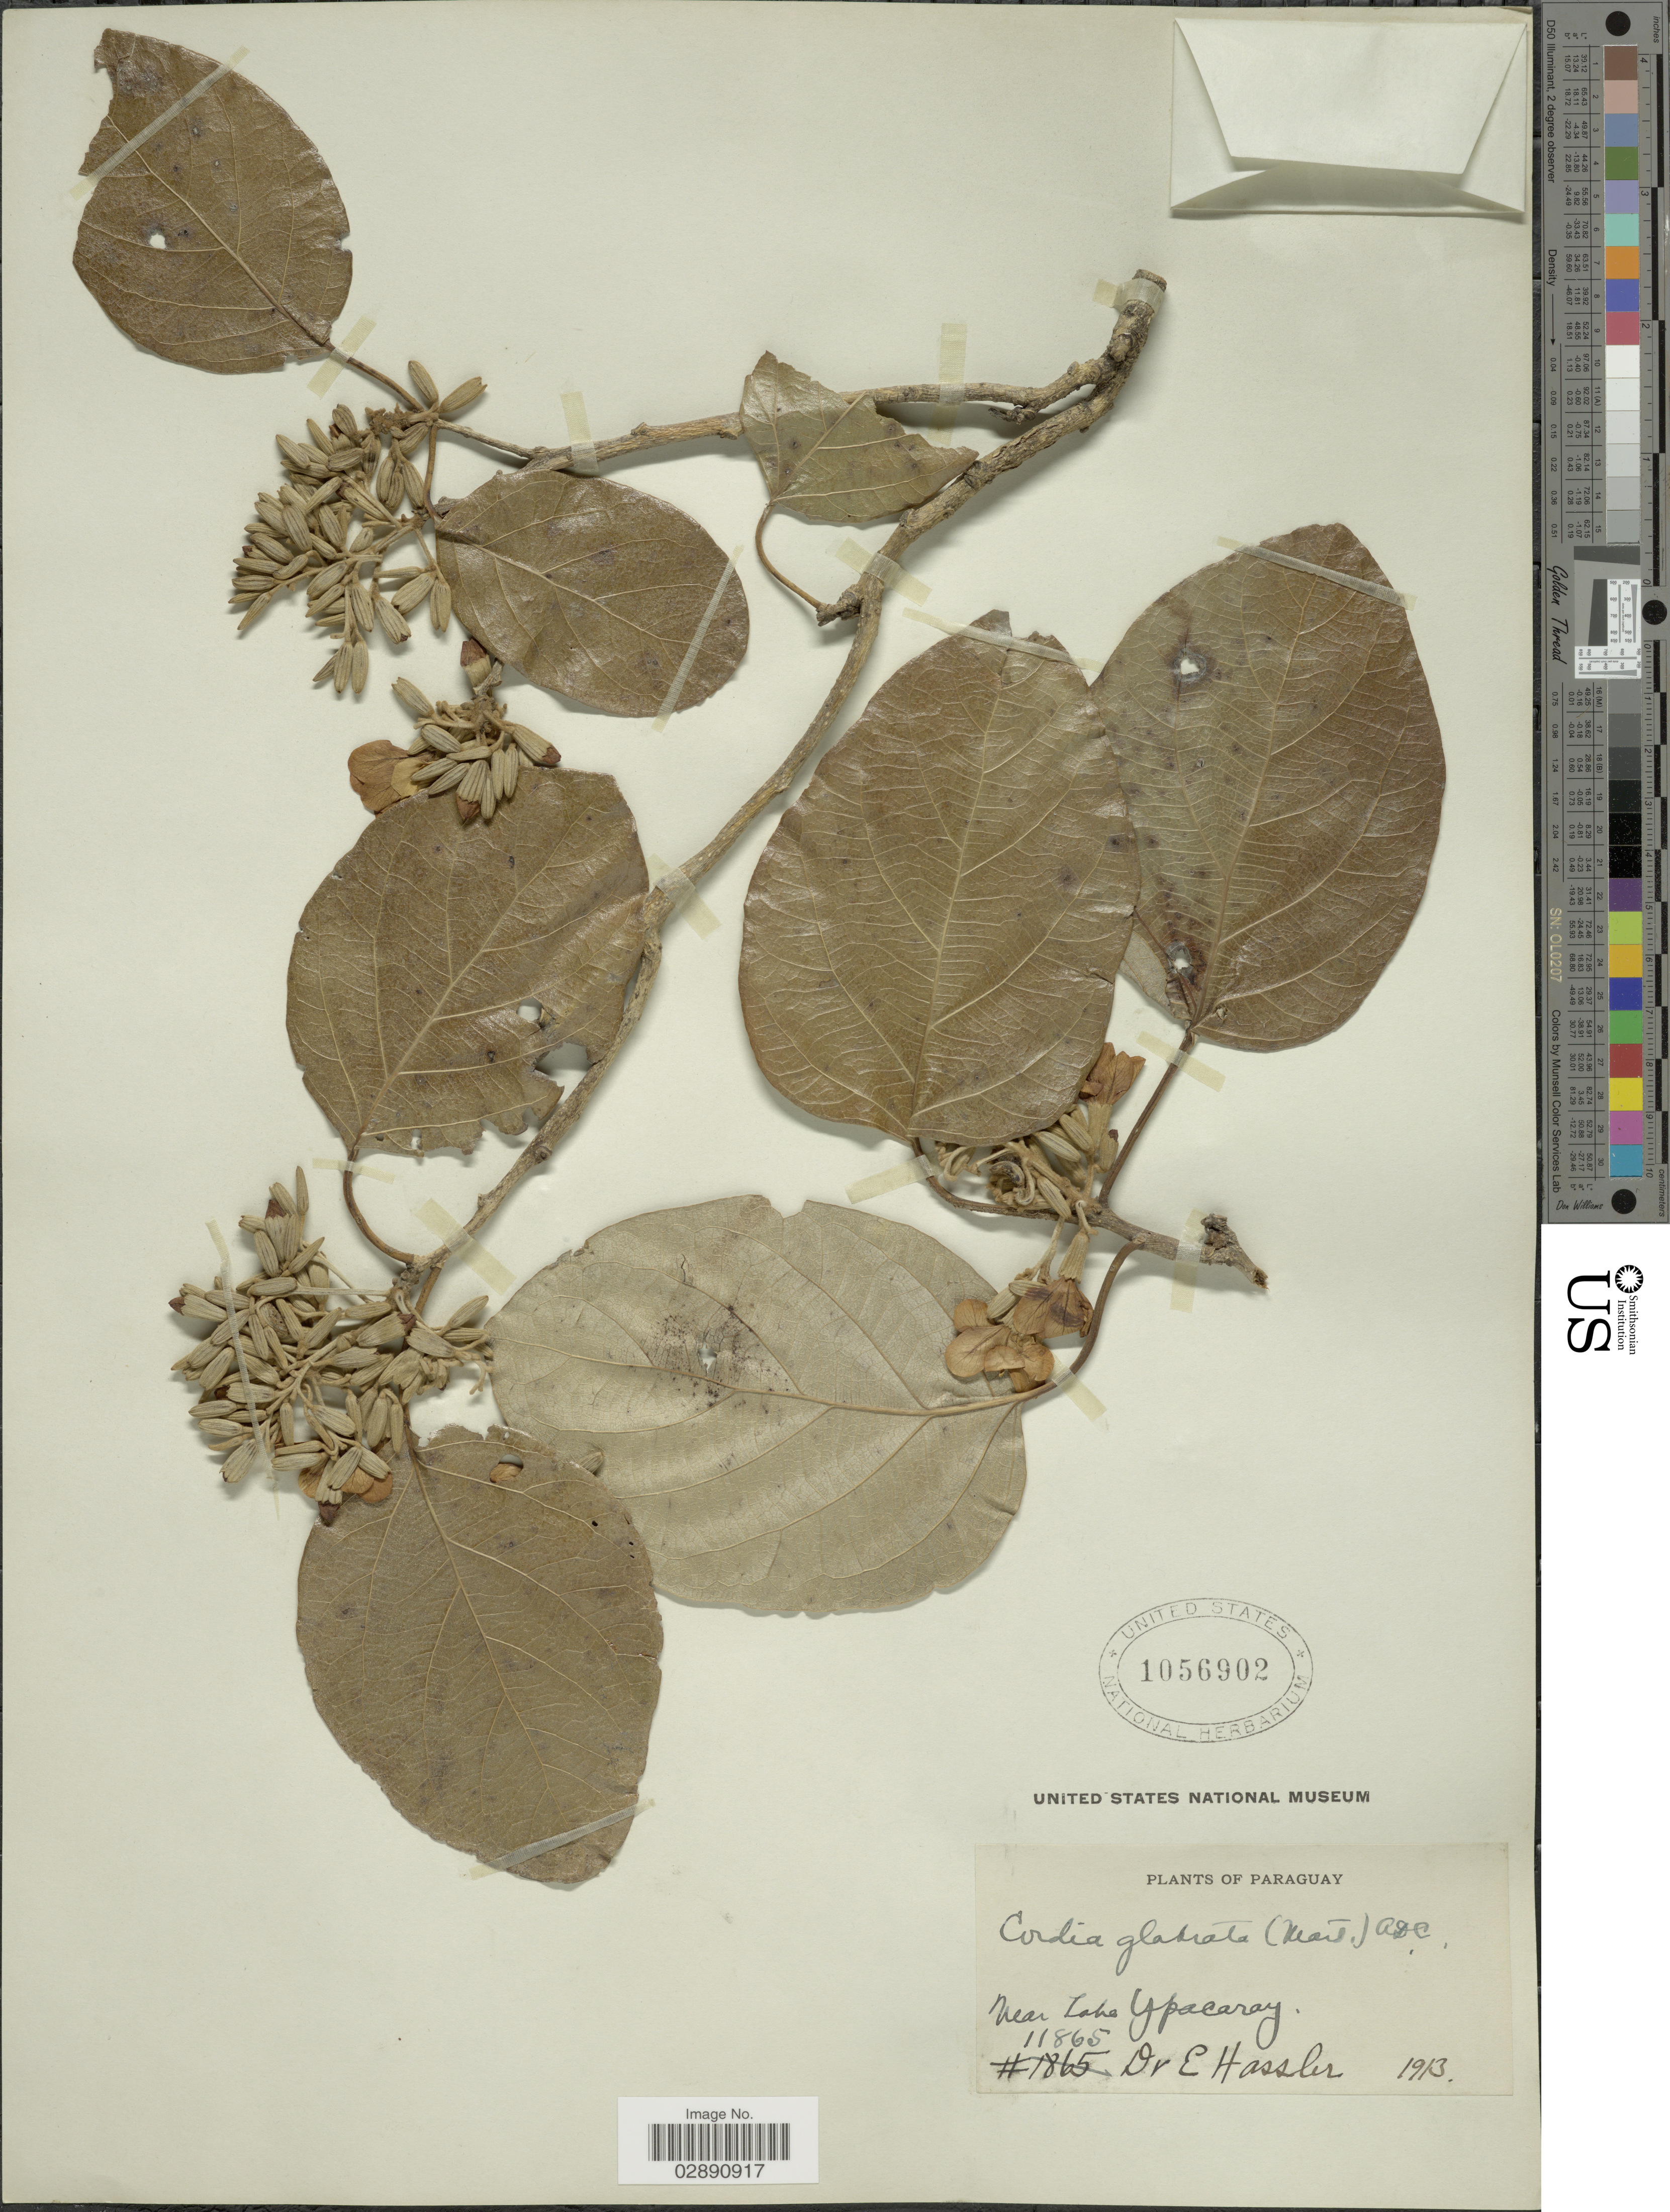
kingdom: Plantae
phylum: Tracheophyta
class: Magnoliopsida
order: Boraginales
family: Cordiaceae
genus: Cordia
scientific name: Cordia glabrata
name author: (Mart.) A. DC.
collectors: E. Hassler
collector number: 11865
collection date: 1913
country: Paraguay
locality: Near Lake Ypacaray.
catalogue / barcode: US 1056902